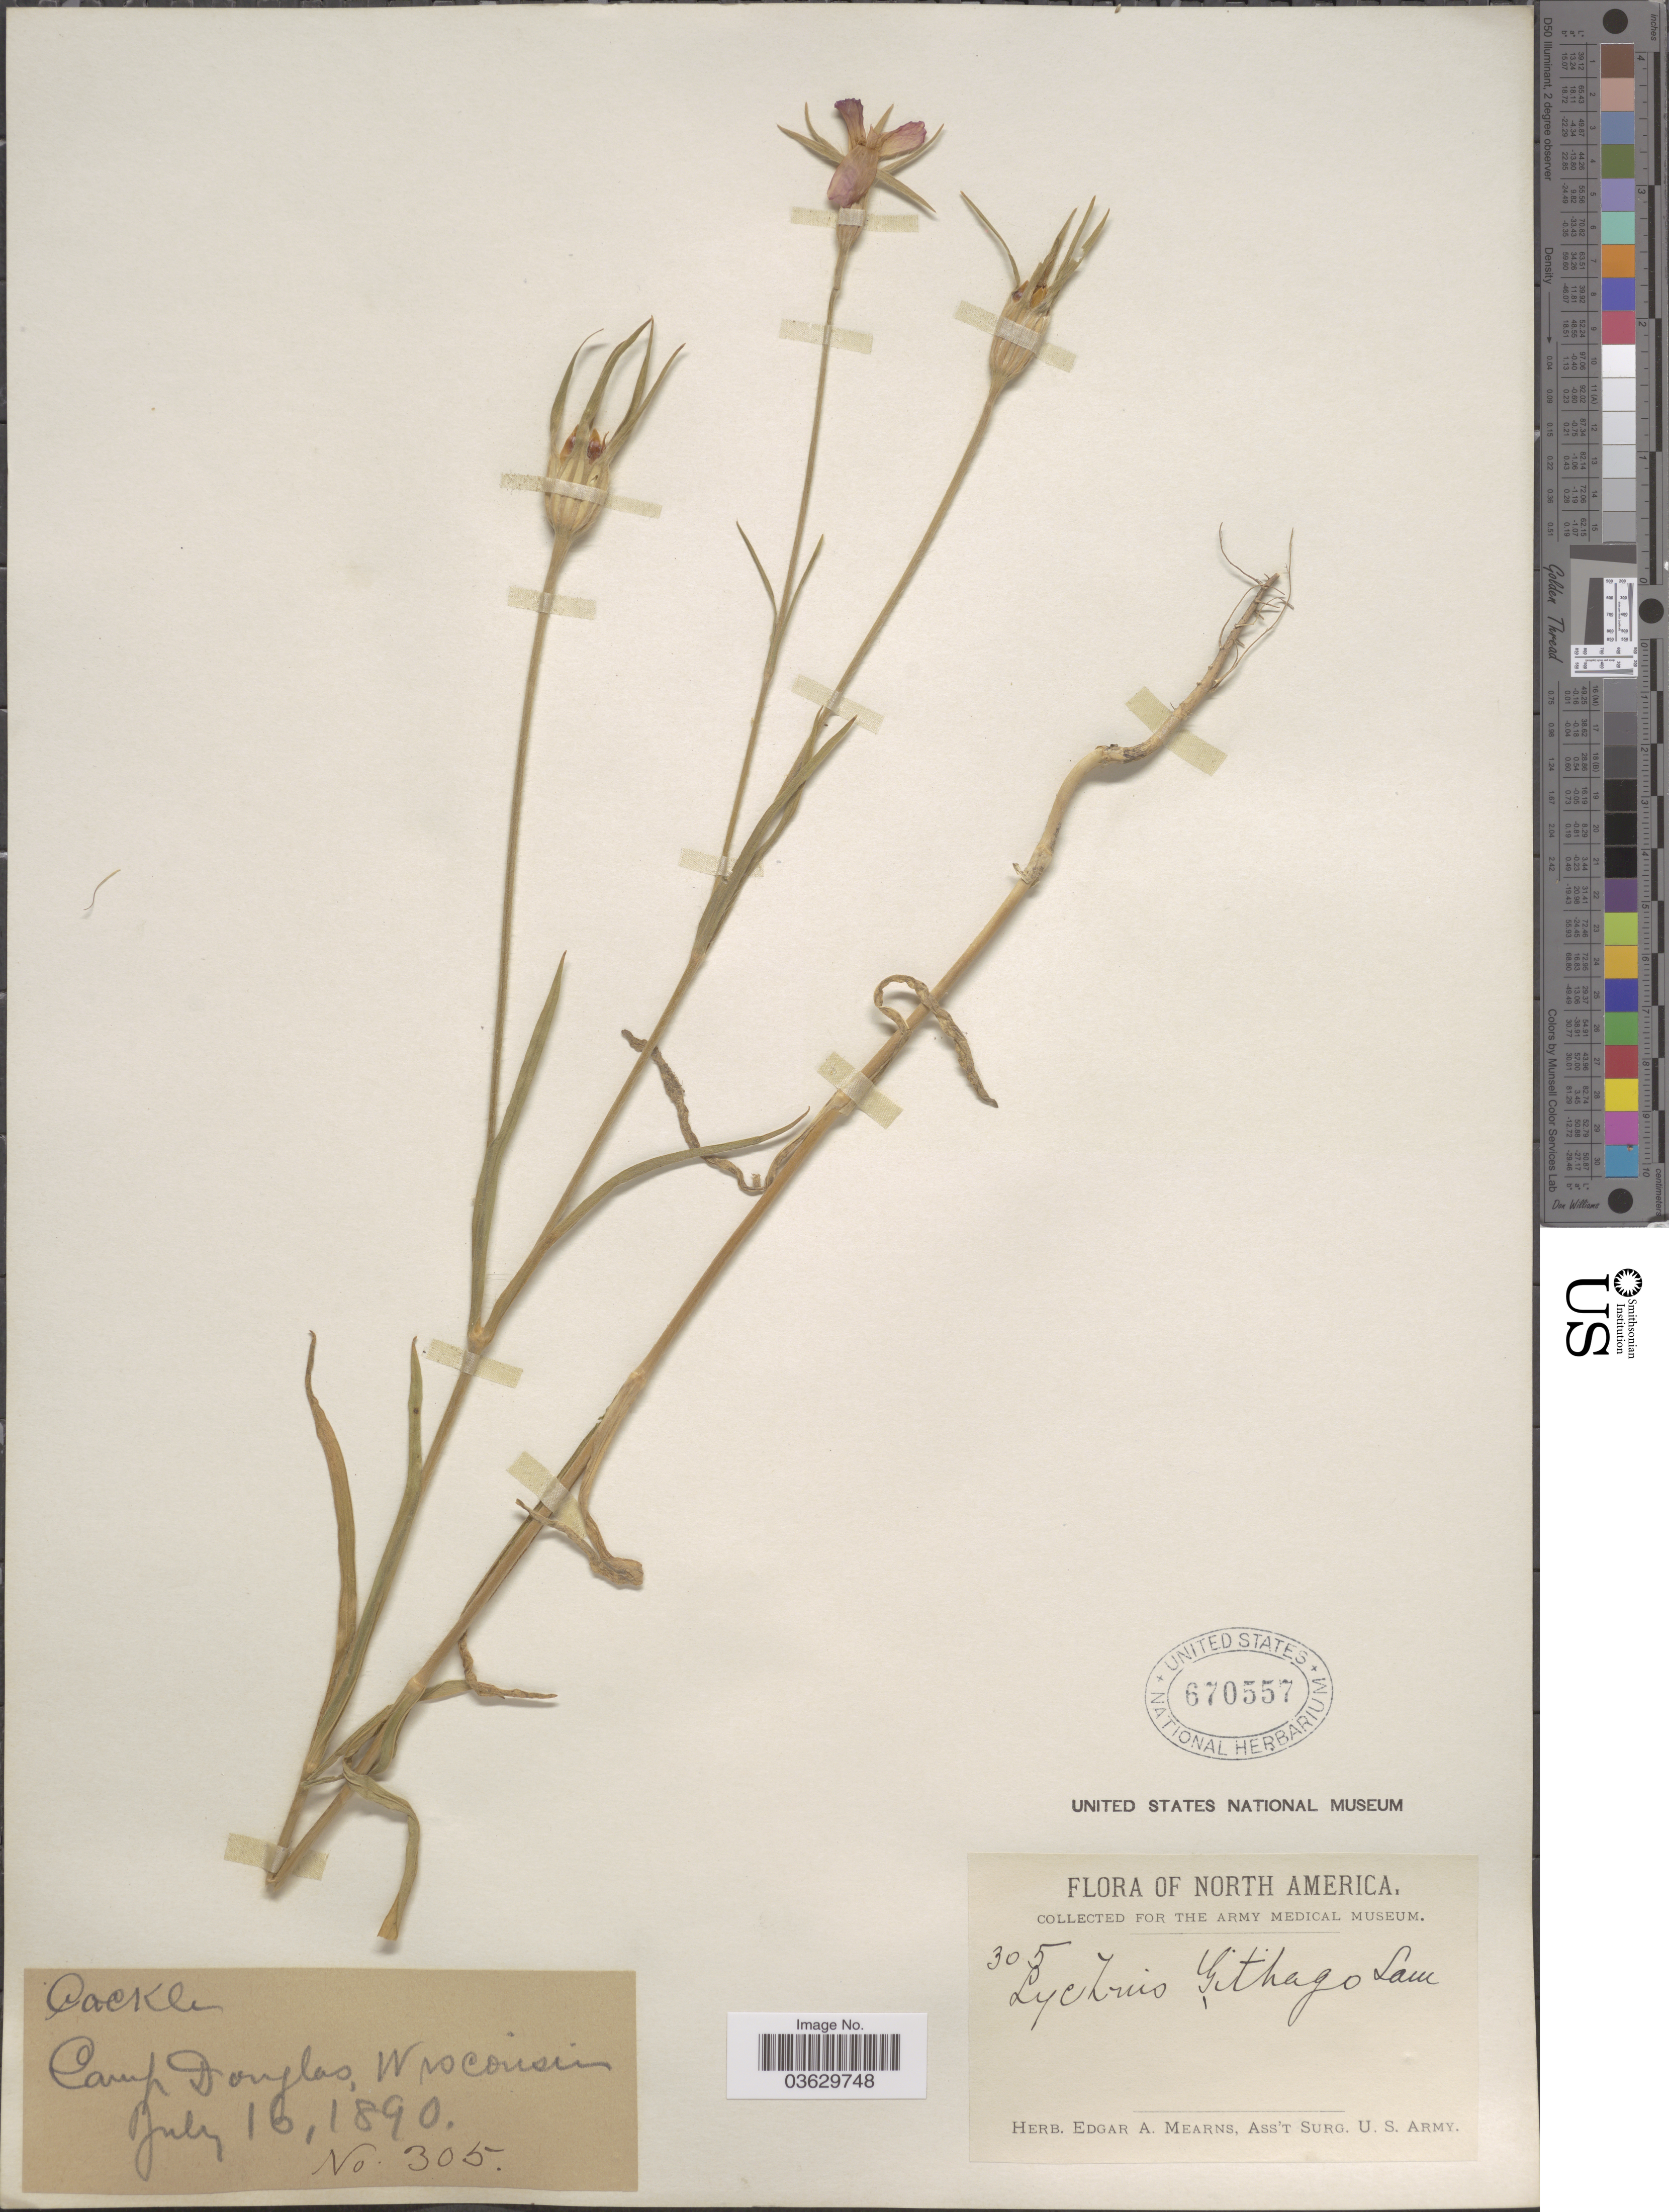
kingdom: Plantae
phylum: Tracheophyta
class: Magnoliopsida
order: Caryophyllales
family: Caryophyllaceae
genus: Agrostemma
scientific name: Agrostemma githago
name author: L.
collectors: ex herb. Edgar A. Mearns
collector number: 305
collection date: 1890-07-16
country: United States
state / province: Wisconsin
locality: Camp Douglas.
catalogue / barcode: US 670557